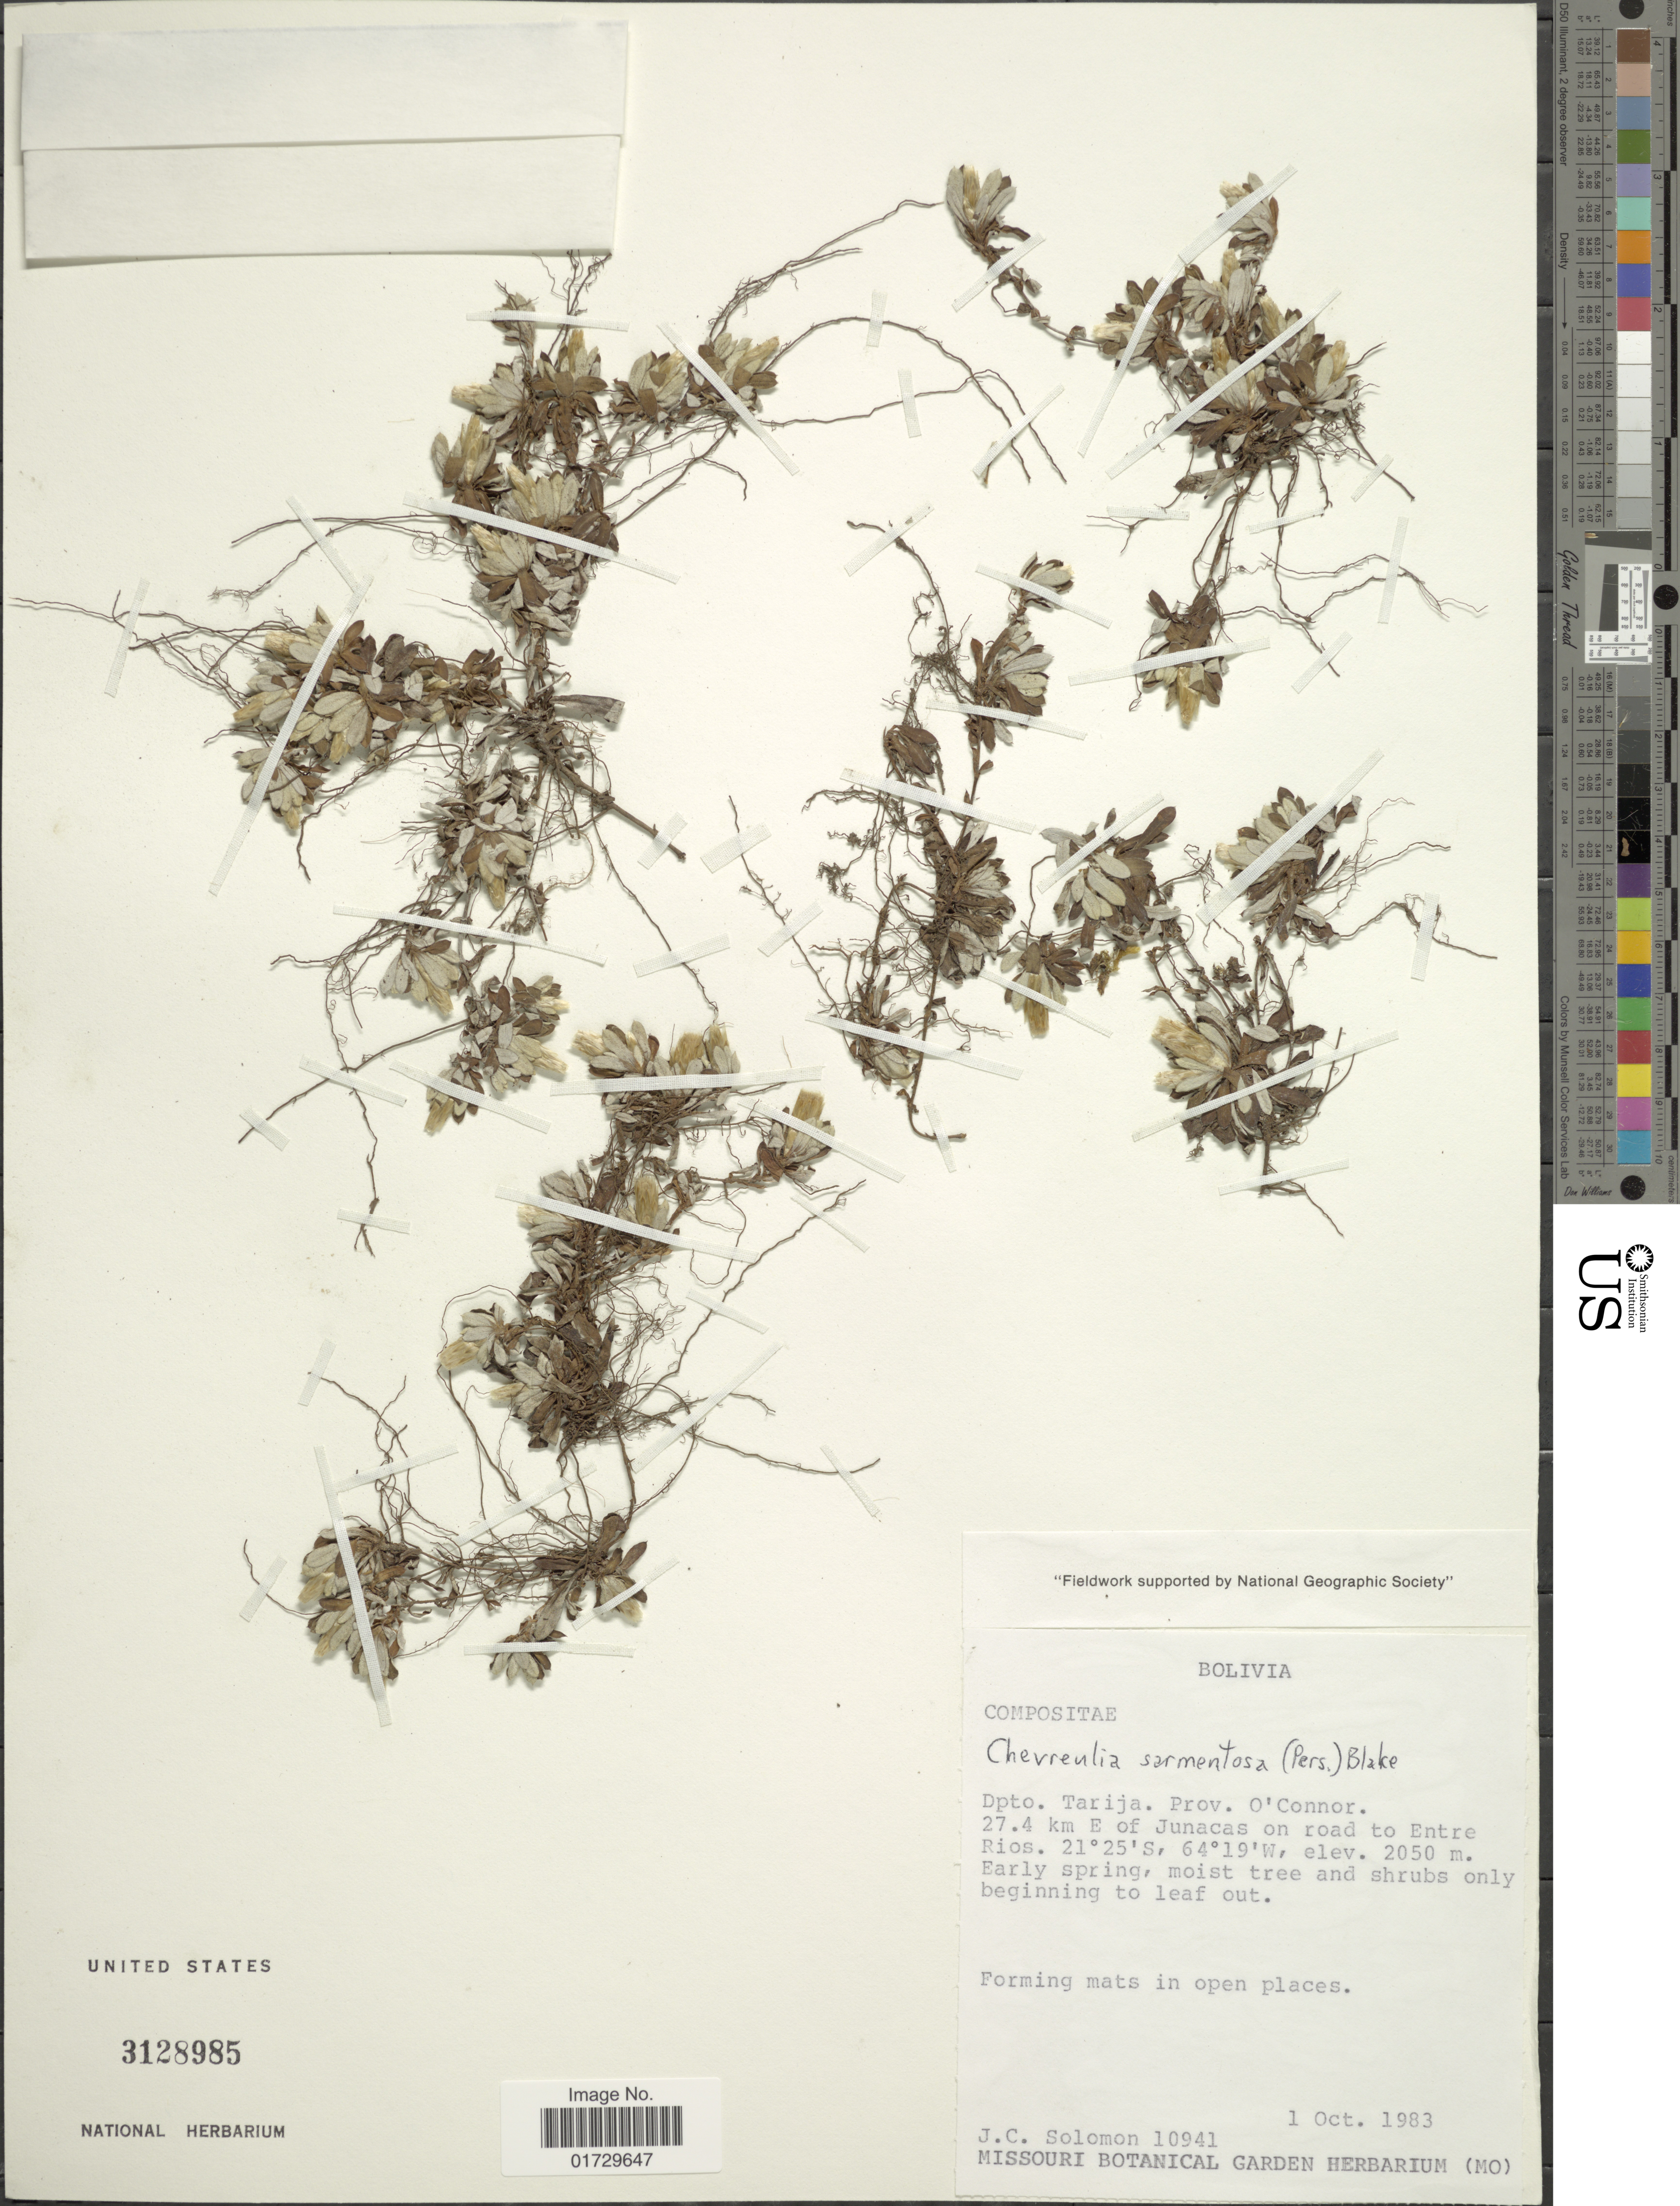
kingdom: Plantae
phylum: Tracheophyta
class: Magnoliopsida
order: Asterales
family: Asteraceae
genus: Chevreulia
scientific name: Chevreulia sarmentosa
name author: (Pers.) S.F. Blake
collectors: J. C. Solomon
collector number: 10941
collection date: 1983-10-01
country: Bolivia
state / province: Tarija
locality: Prov. O'Connor, 27.4 km E of Junacas on road to Entre Rios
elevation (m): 2050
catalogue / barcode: US 3128985